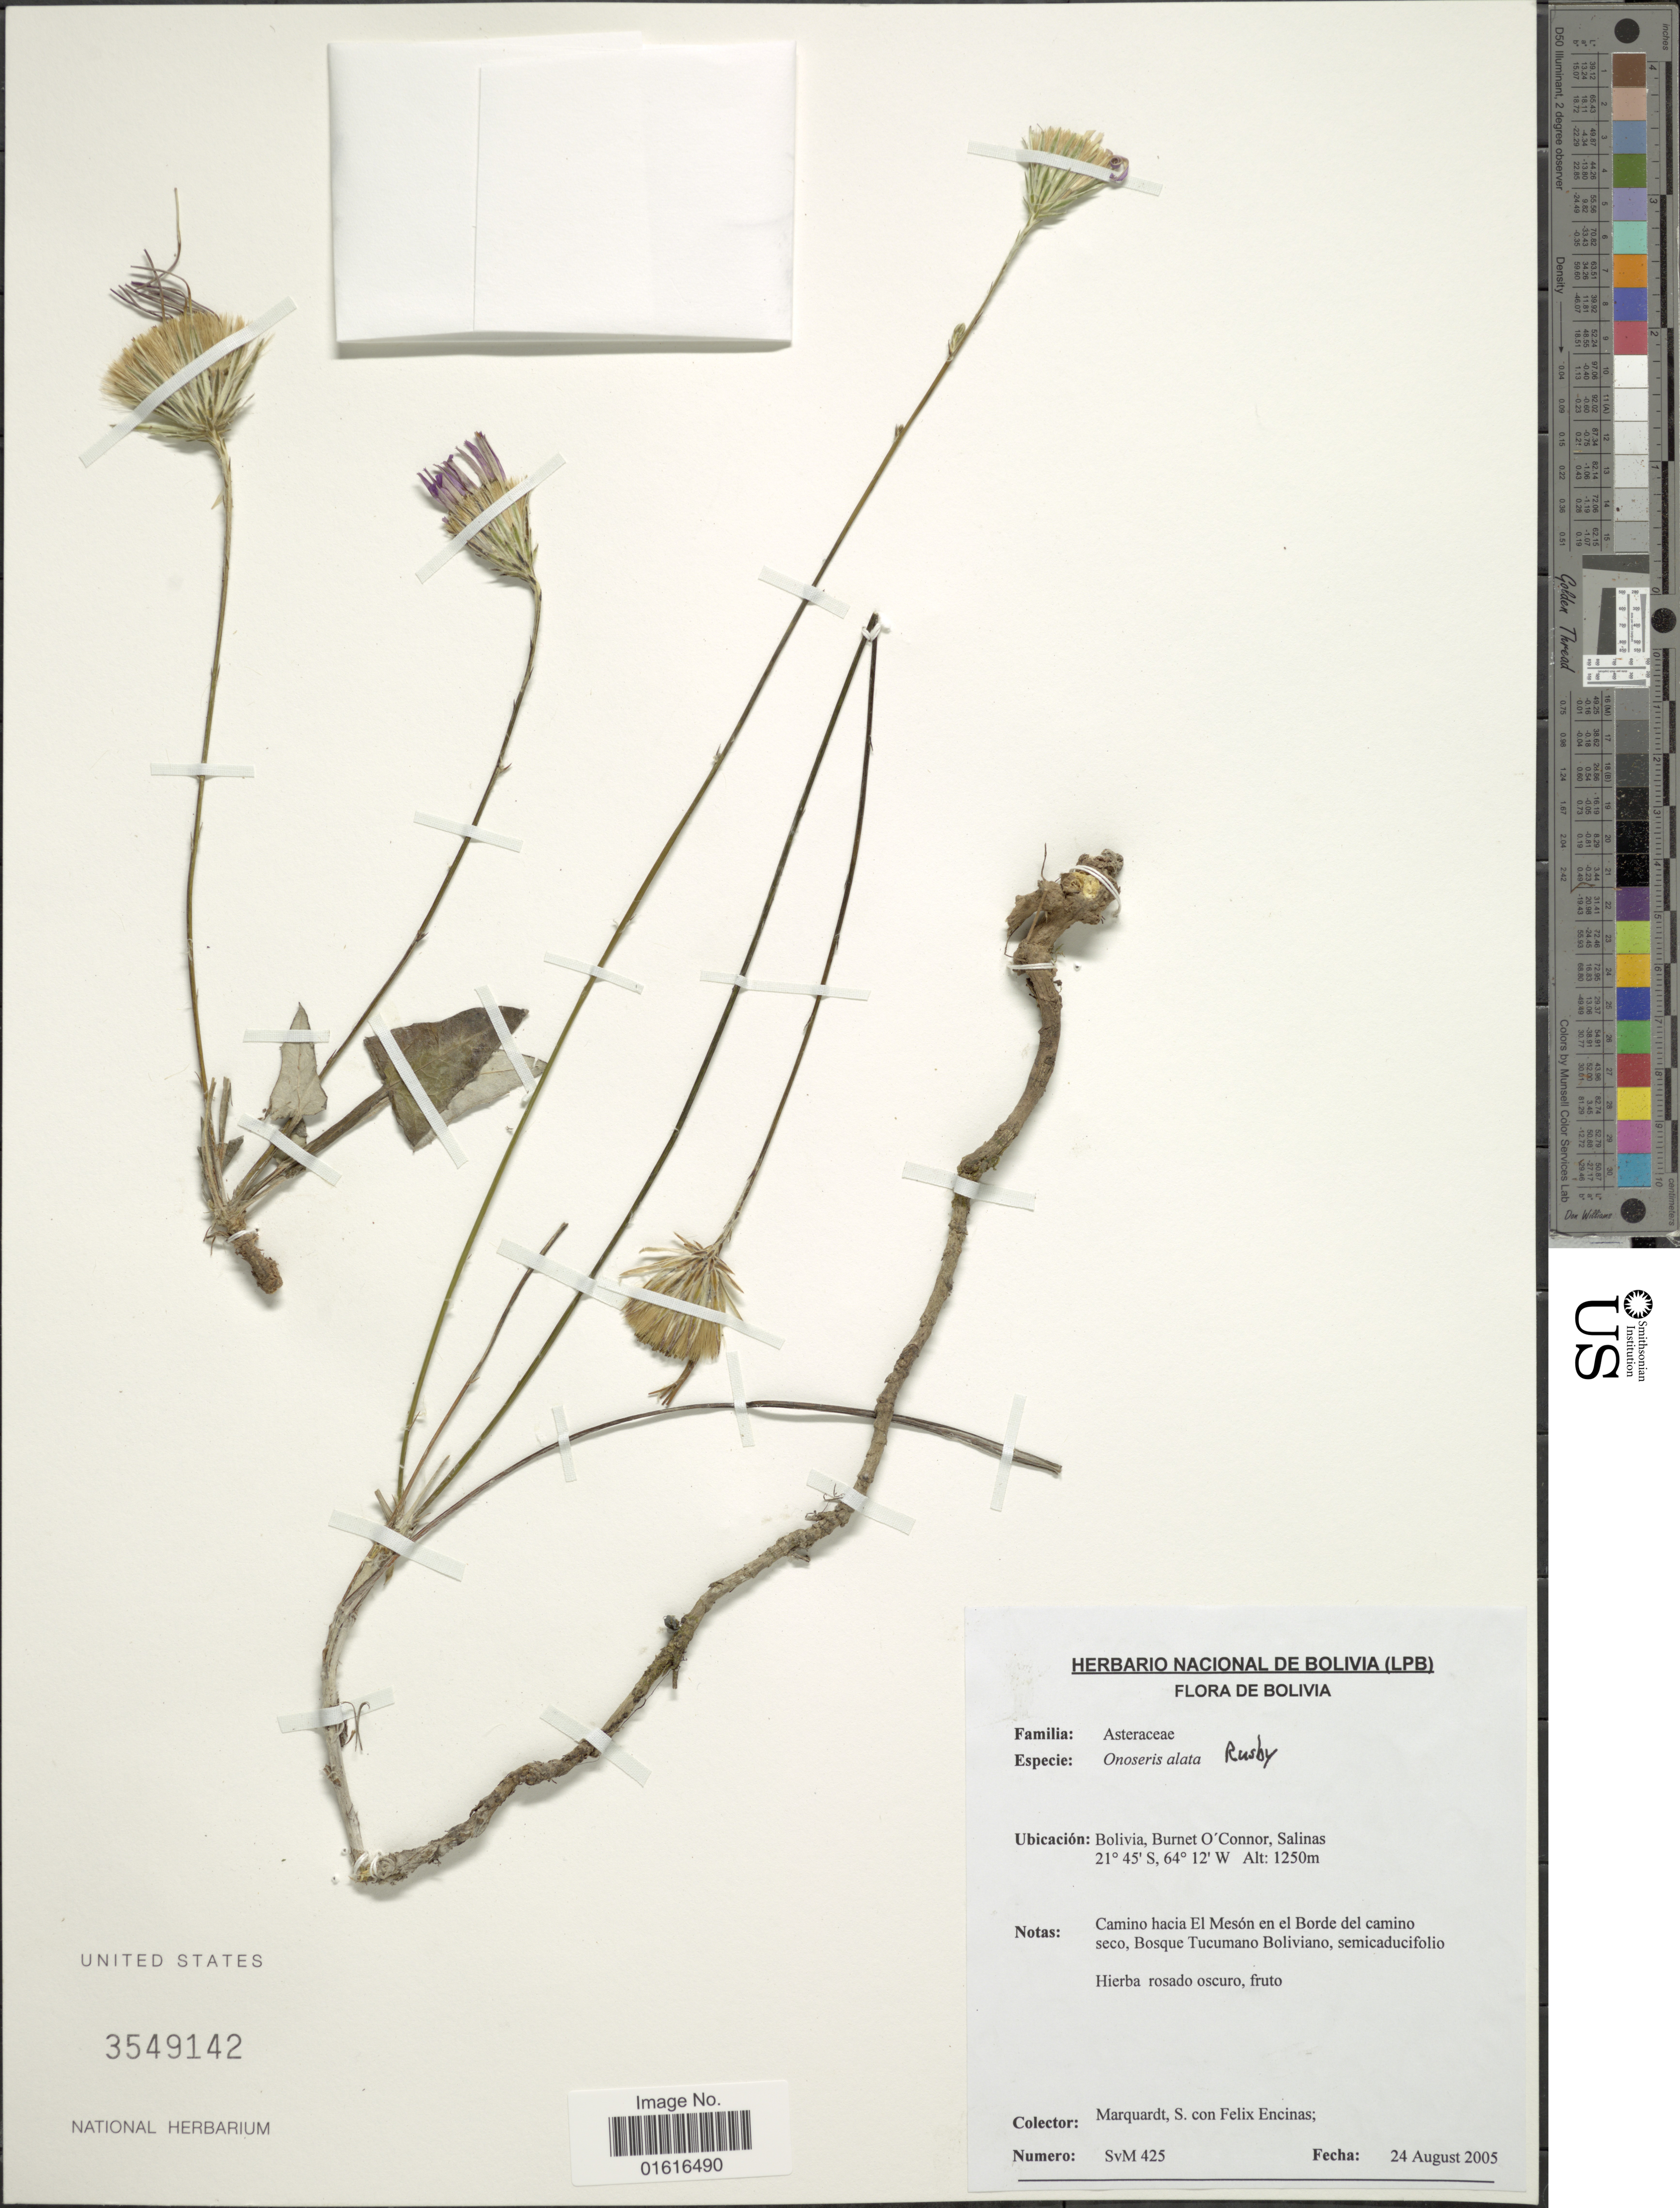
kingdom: Plantae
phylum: Tracheophyta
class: Magnoliopsida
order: Asterales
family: Asteraceae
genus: Onoseris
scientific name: Onoseris alata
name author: Rusby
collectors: S. Marquardt & F. Encinas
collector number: Svm425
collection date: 2005-08-24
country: Bolivia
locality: Burnet O'Connor, Salinas, Camino hacia El Meson en el Borde del camino seco, Bosque Tucumano Boliviano, semicaducifolio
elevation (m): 1250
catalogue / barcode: US 3549142